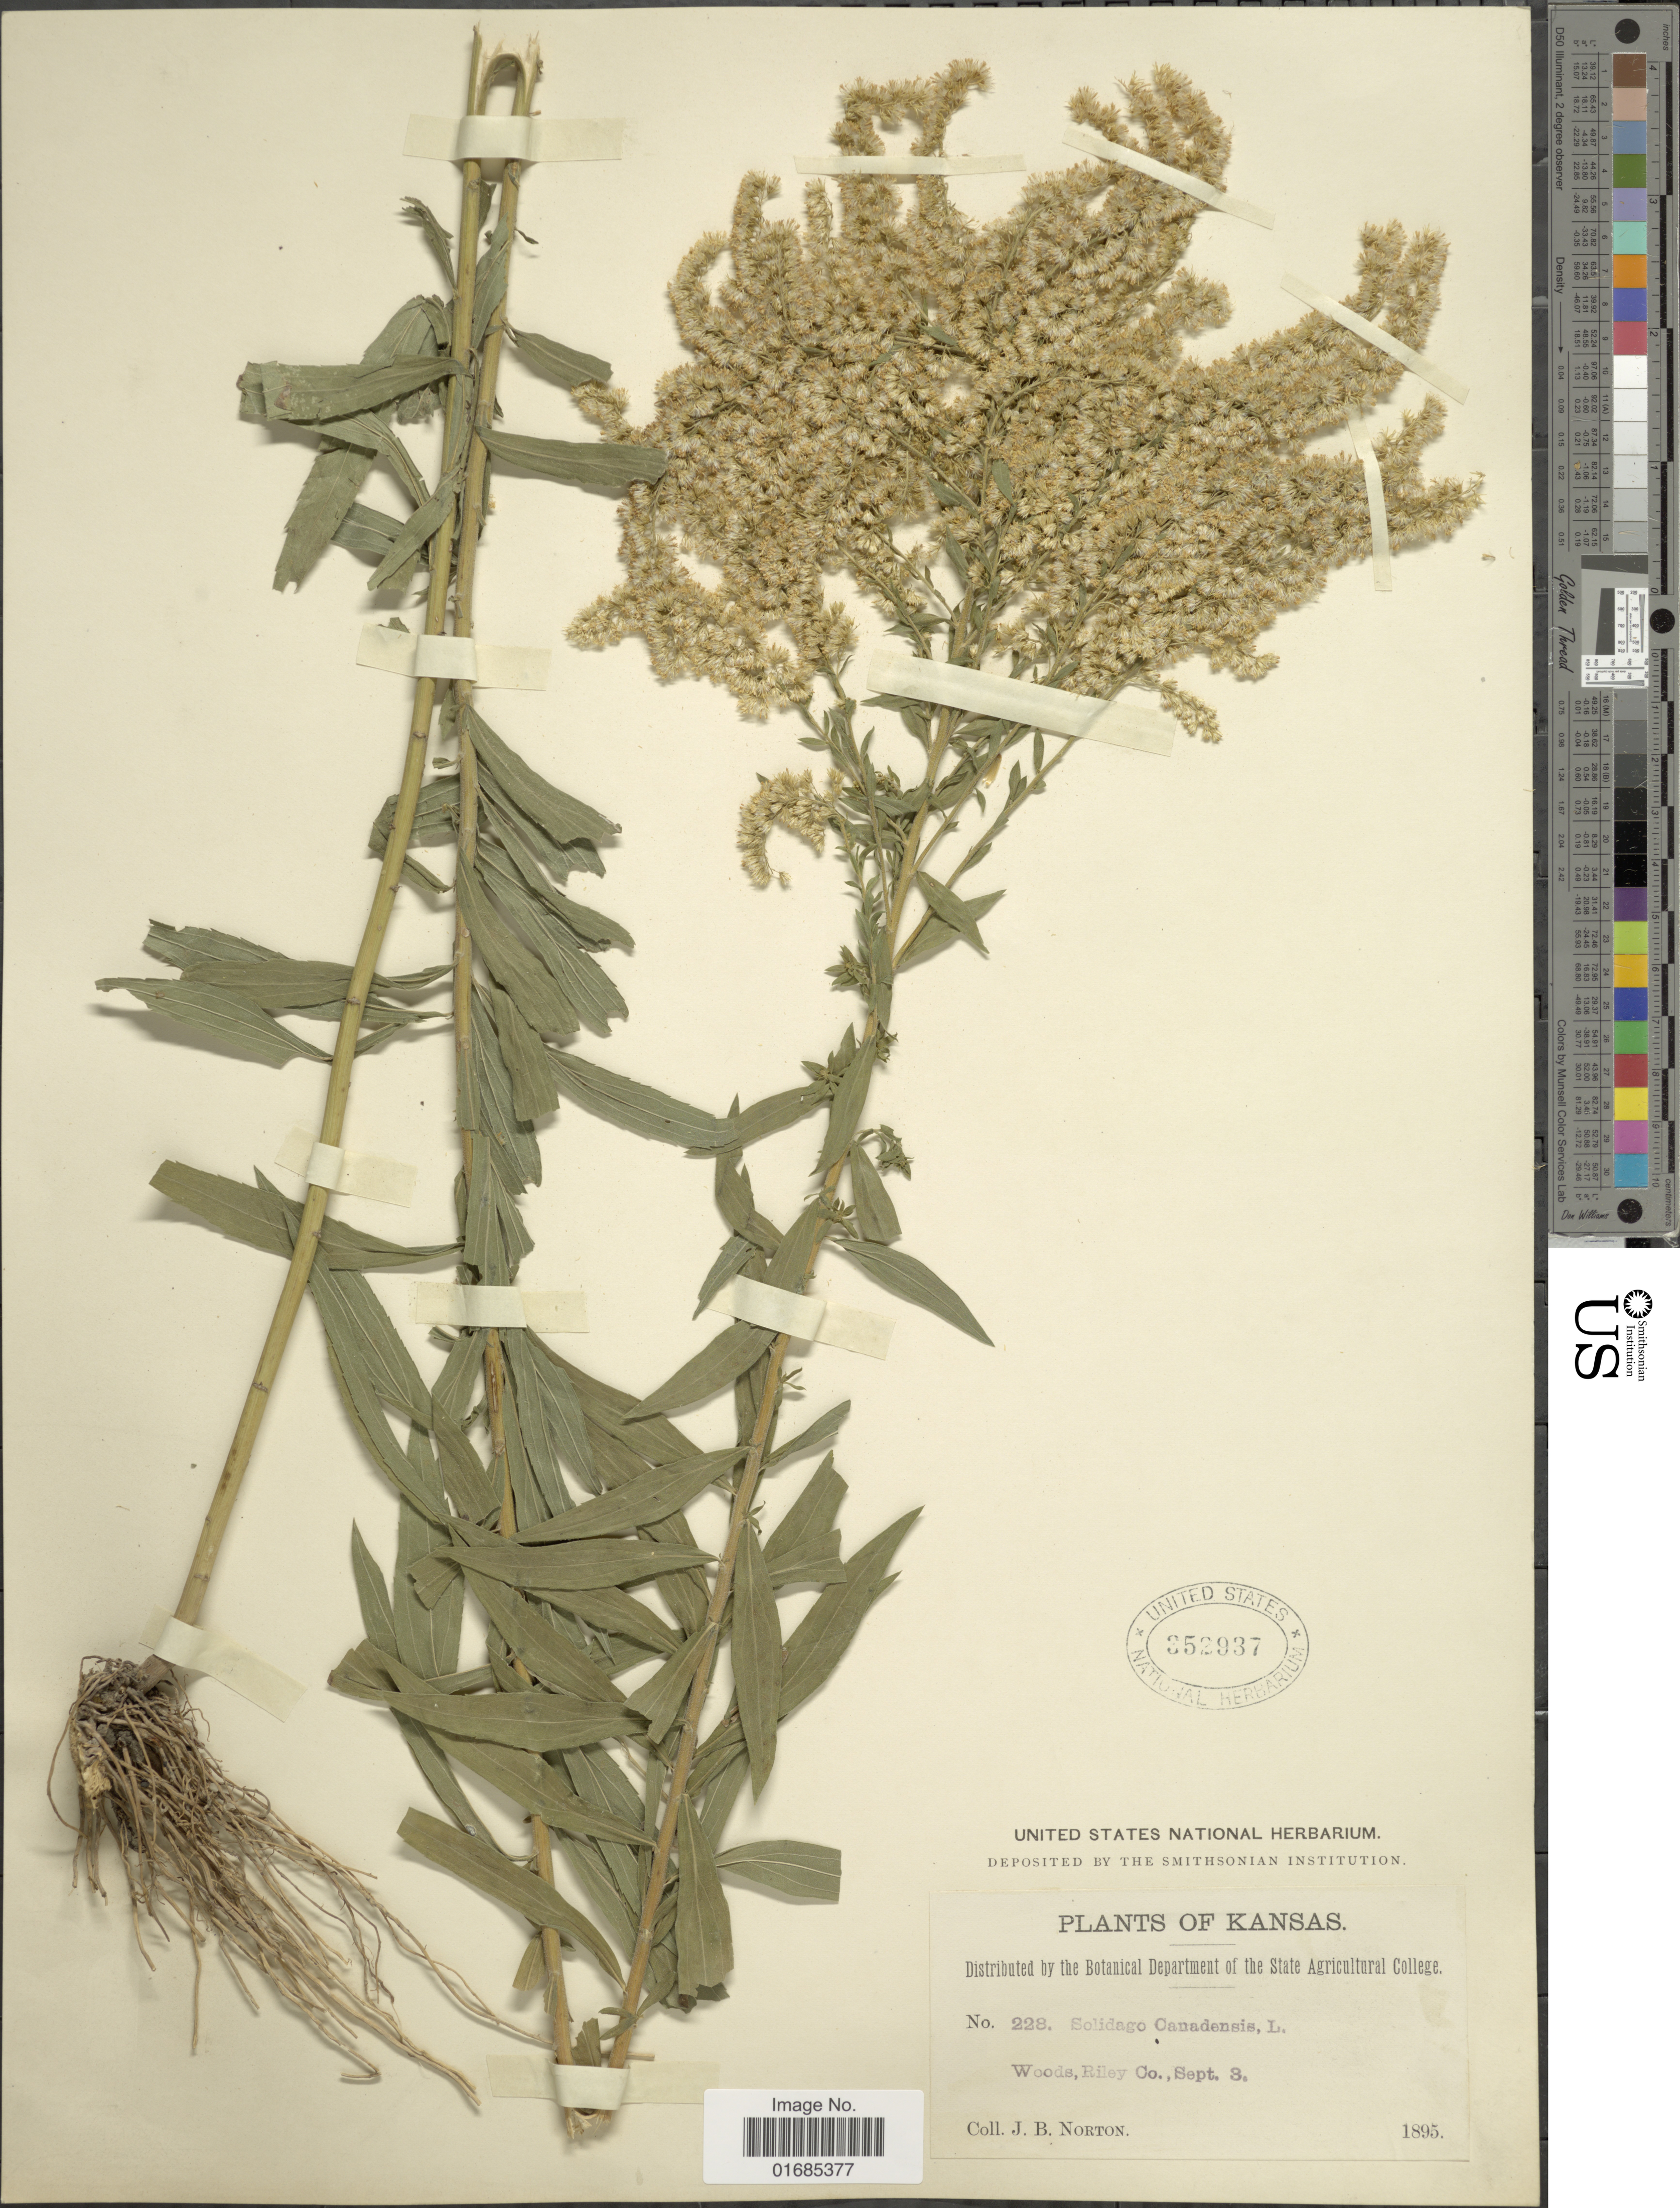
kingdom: Plantae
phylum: Tracheophyta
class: Magnoliopsida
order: Asterales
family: Asteraceae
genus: Solidago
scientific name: Solidago canadensis var. gilvocanescens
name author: Rydb.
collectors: J. B. Norton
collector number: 228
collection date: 1895-09-08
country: United States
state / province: Kansas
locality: Woods, Riley Co.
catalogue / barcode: US 352937